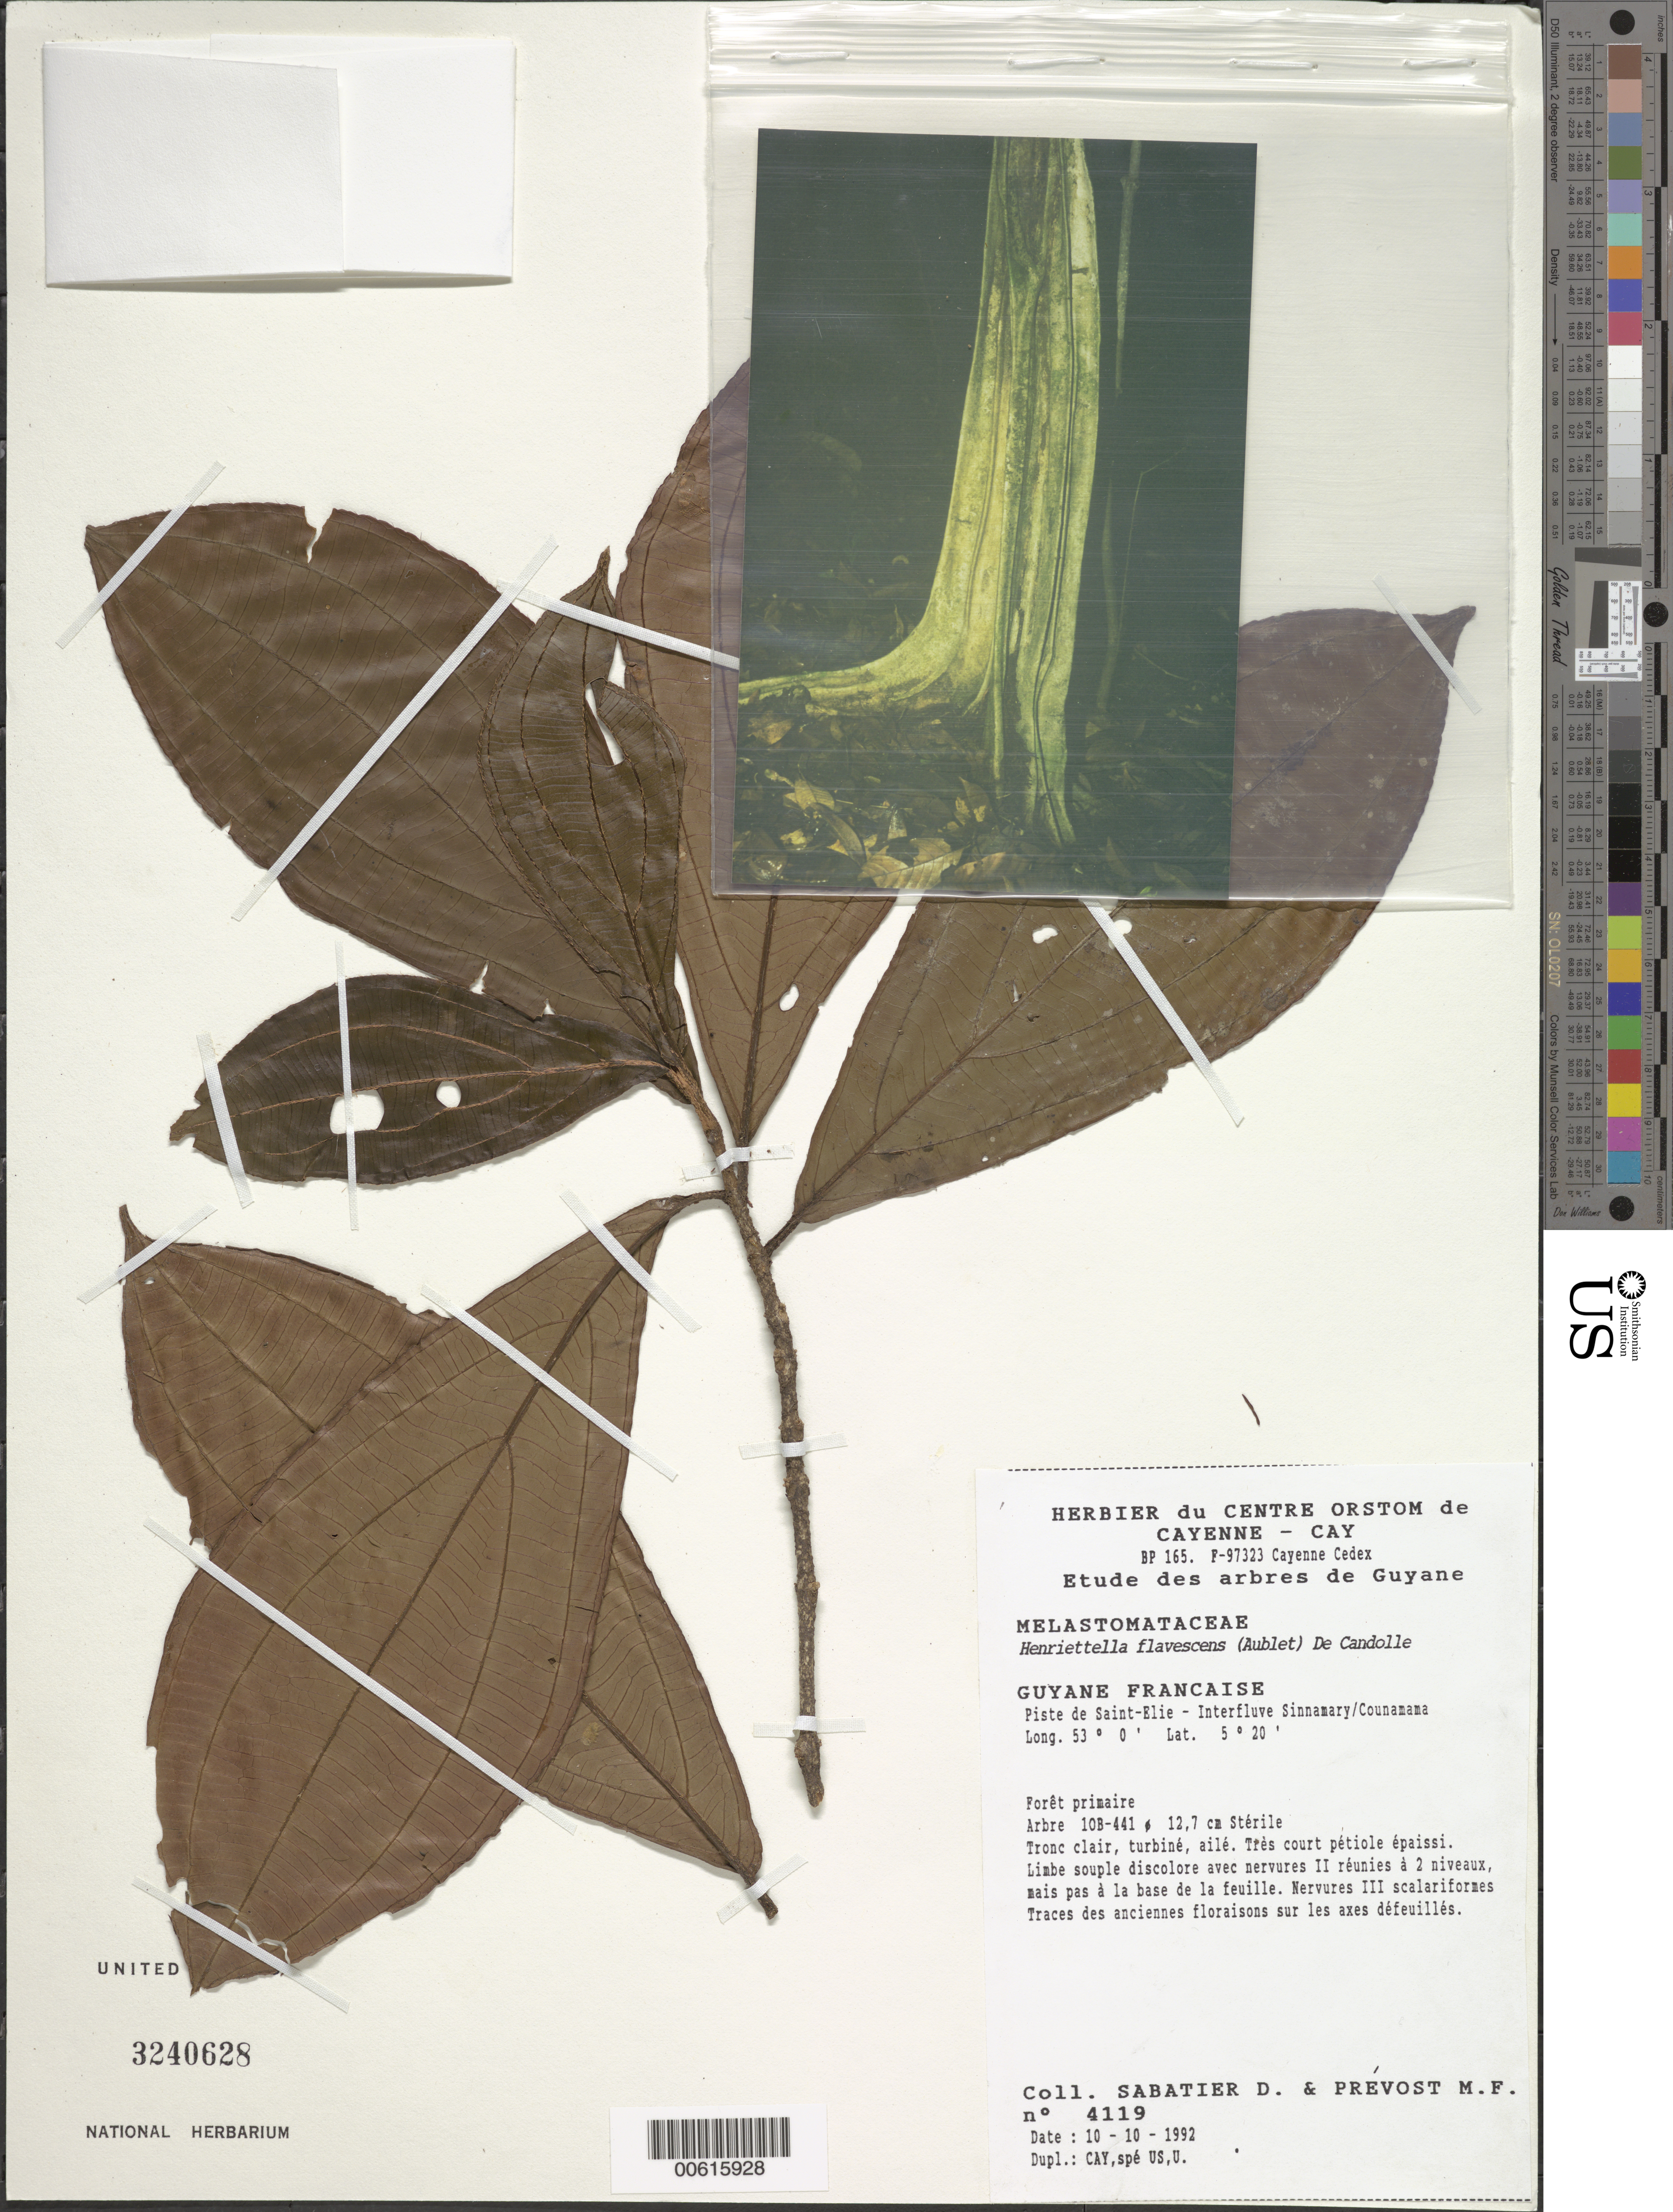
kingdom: Plantae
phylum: Tracheophyta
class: Magnoliopsida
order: Myrtales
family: Melastomataceae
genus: Henriettea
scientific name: Henriettea flavescens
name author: (Aubl.) Baill.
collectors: D. Sabatier & M.-F. Prévost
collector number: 4119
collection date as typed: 10-Oct-92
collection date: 1992-10-10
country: French Guiana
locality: Piste de Saint-Élie, interfleuve Sinnamary-Counamama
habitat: Primary forest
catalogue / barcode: US 3240628